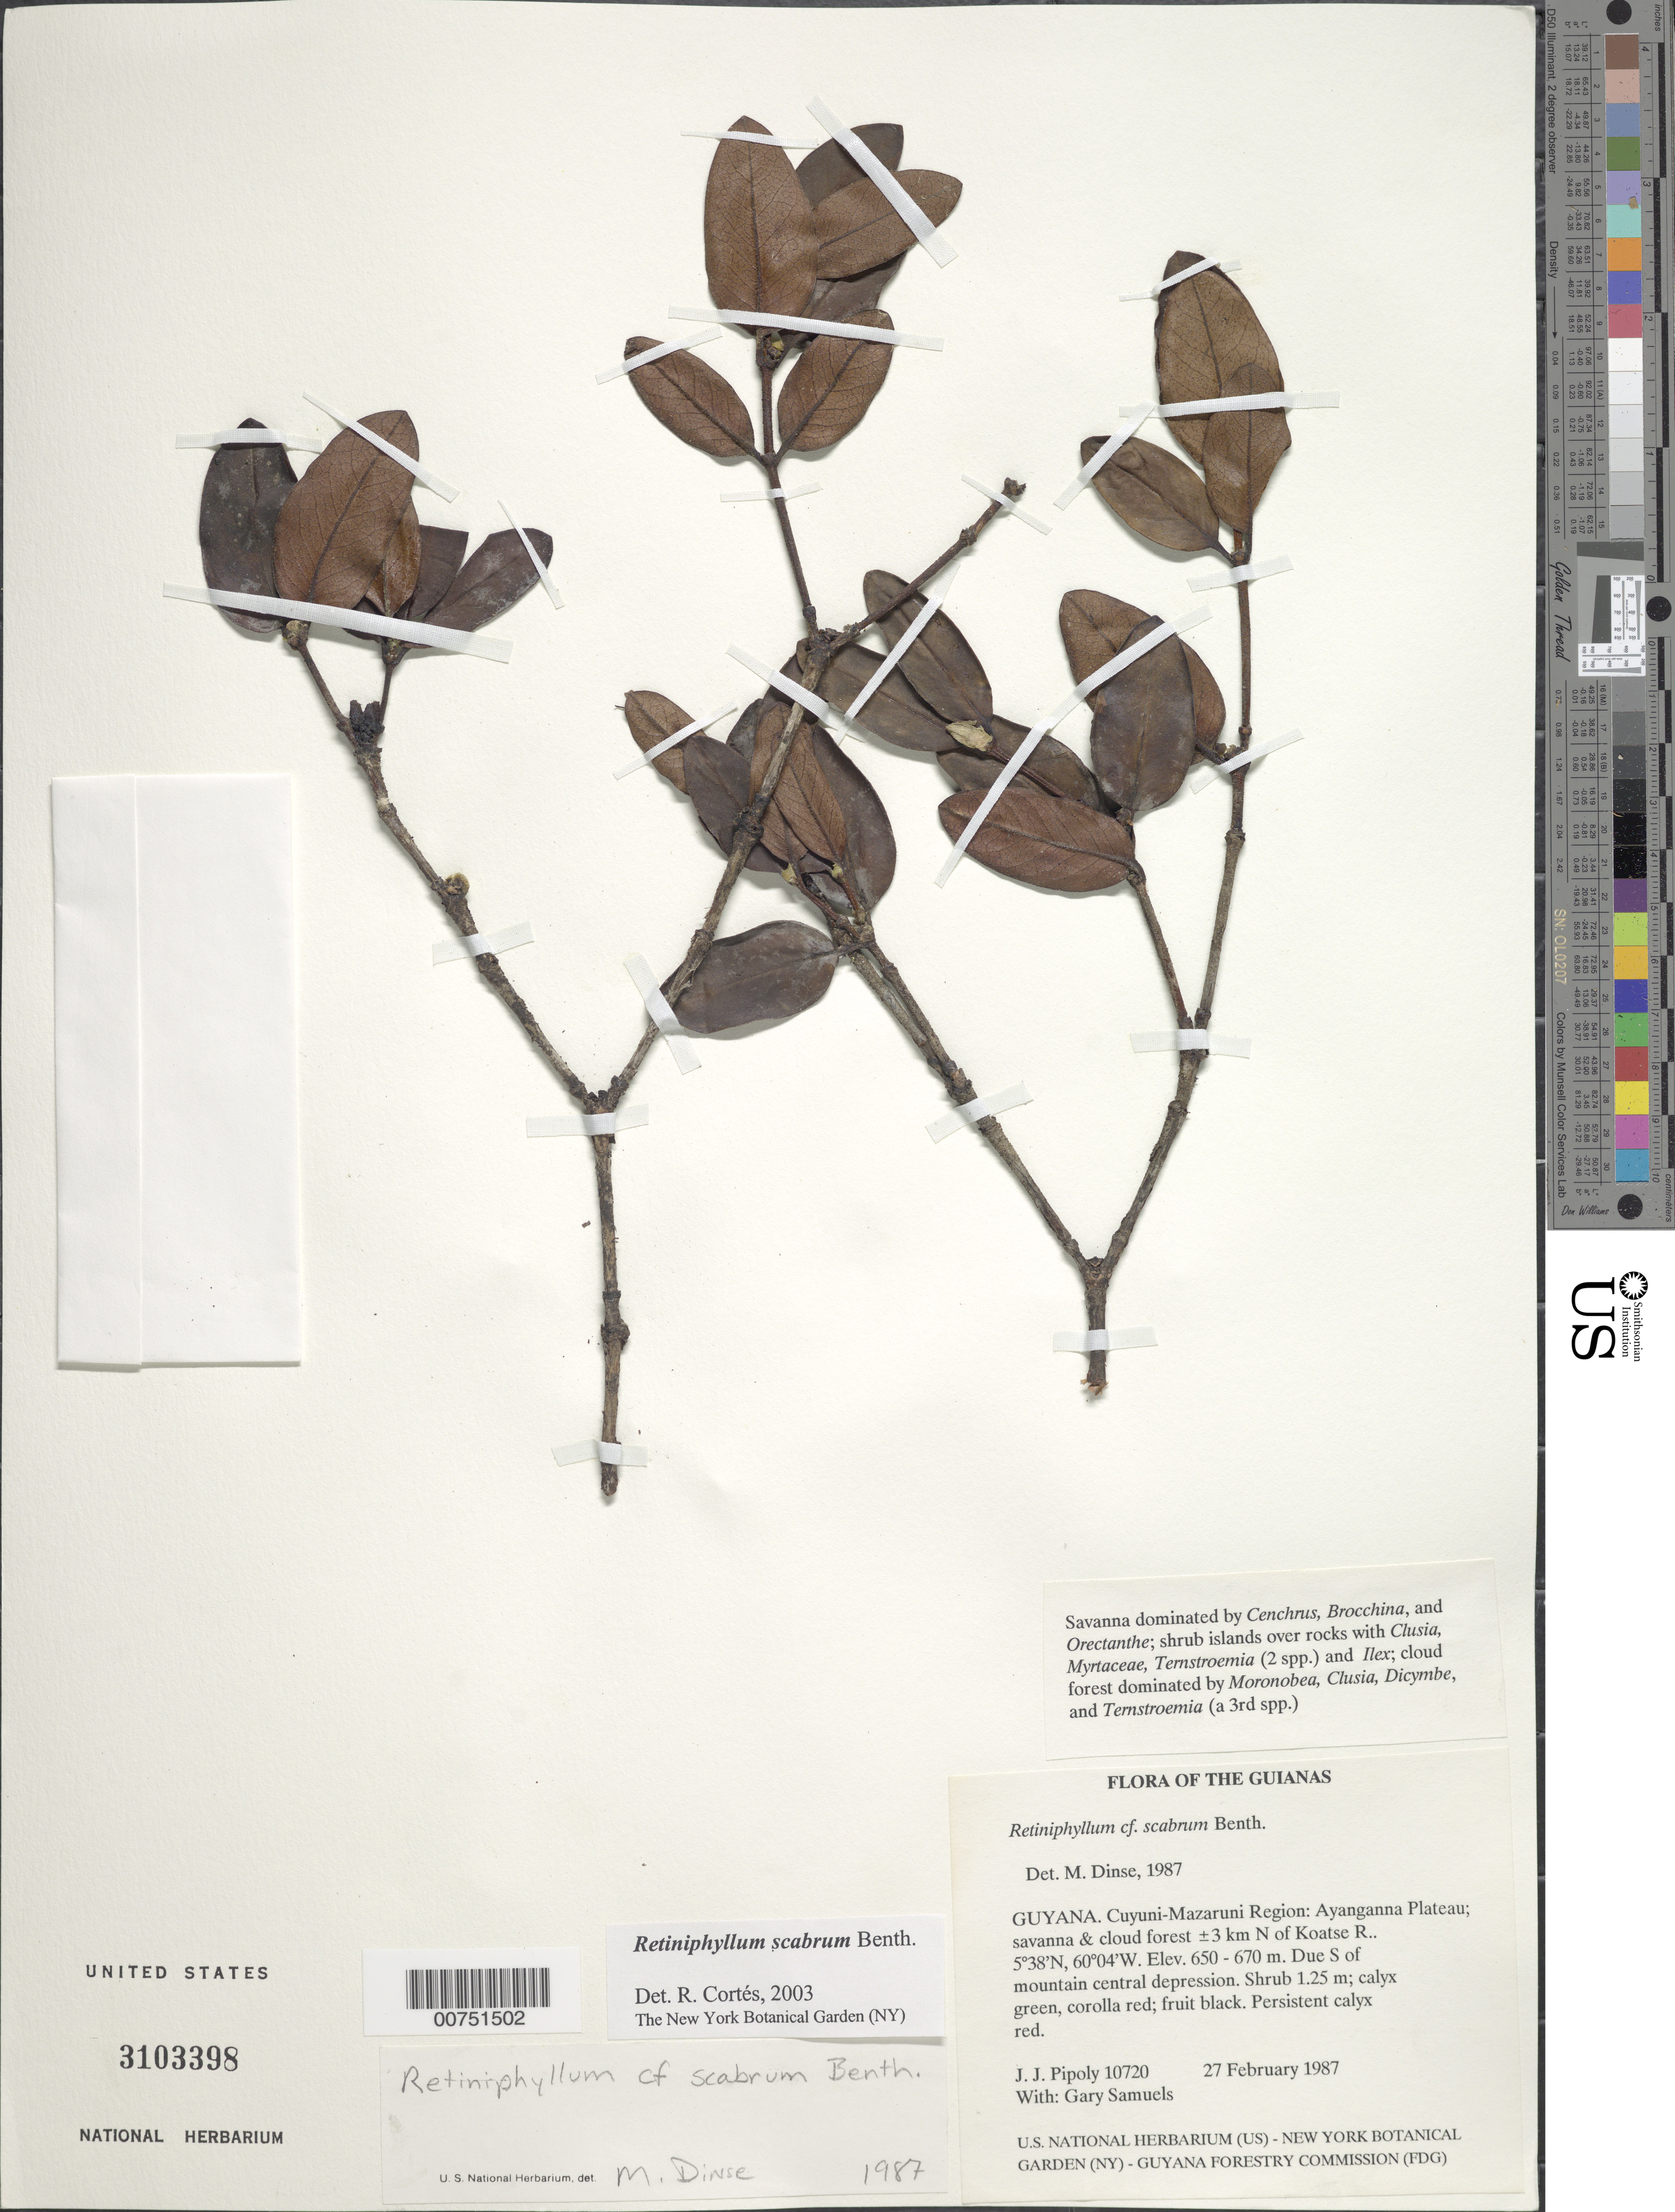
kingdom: Plantae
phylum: Tracheophyta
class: Magnoliopsida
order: Gentianales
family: Rubiaceae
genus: Retiniphyllum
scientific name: Retiniphyllum scabrum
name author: Benth.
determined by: Cortes R., G.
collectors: J. J. Pipoly & G. Bacchus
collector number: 10720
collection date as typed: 27 February 1987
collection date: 1987-02-27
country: Guyana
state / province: Cuyuni-Mazaruni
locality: Ayanganna Plateau; ±3 km N of Koatse R, due S of mountain central depression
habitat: Savanna and cloud forest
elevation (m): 650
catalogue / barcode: US 3103398